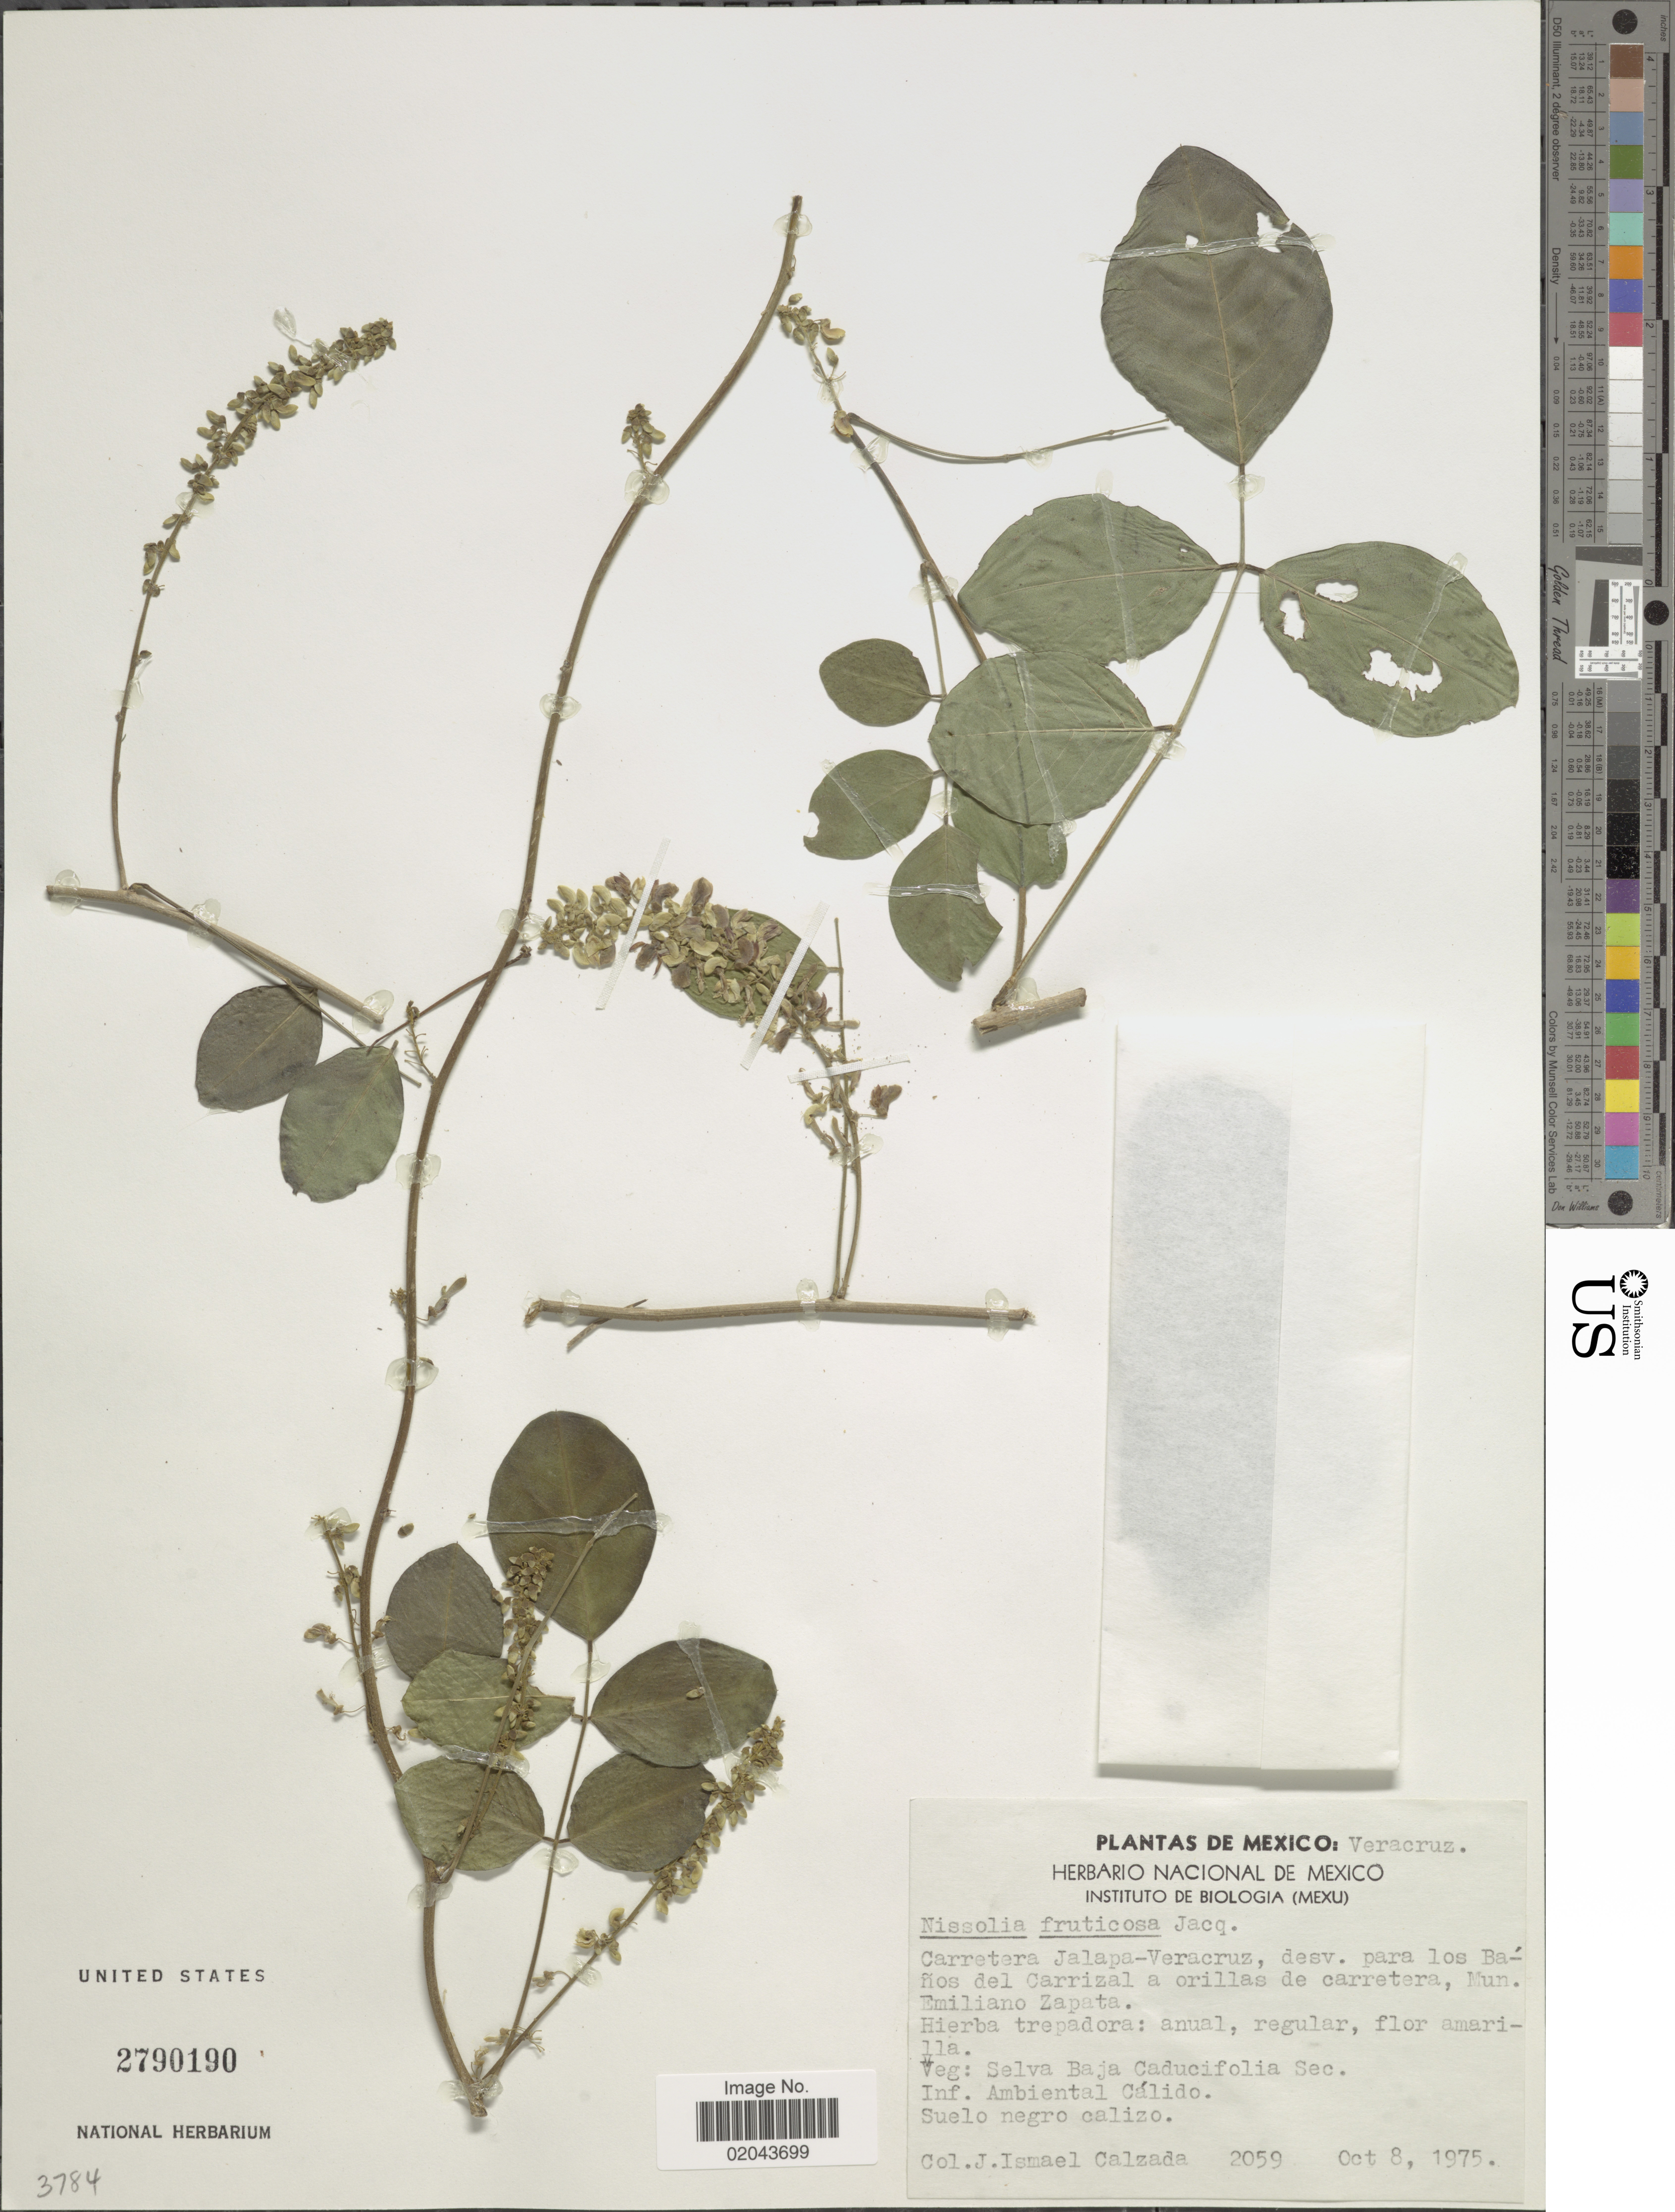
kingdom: Plantae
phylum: Tracheophyta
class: Magnoliopsida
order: Fabales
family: Fabaceae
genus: Nissolia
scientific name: Nissolia fruticosa var. fruticosa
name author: Jacq.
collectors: J. I. Calzada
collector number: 2059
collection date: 1975-10-08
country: Mexico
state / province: Veracruz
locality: Veracruz, Carretera Jalapa-Veracruz, desv. para los Banos del Carrizal a orillas de carretera, Mun. Emiliano Zapata.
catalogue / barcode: US 2790190